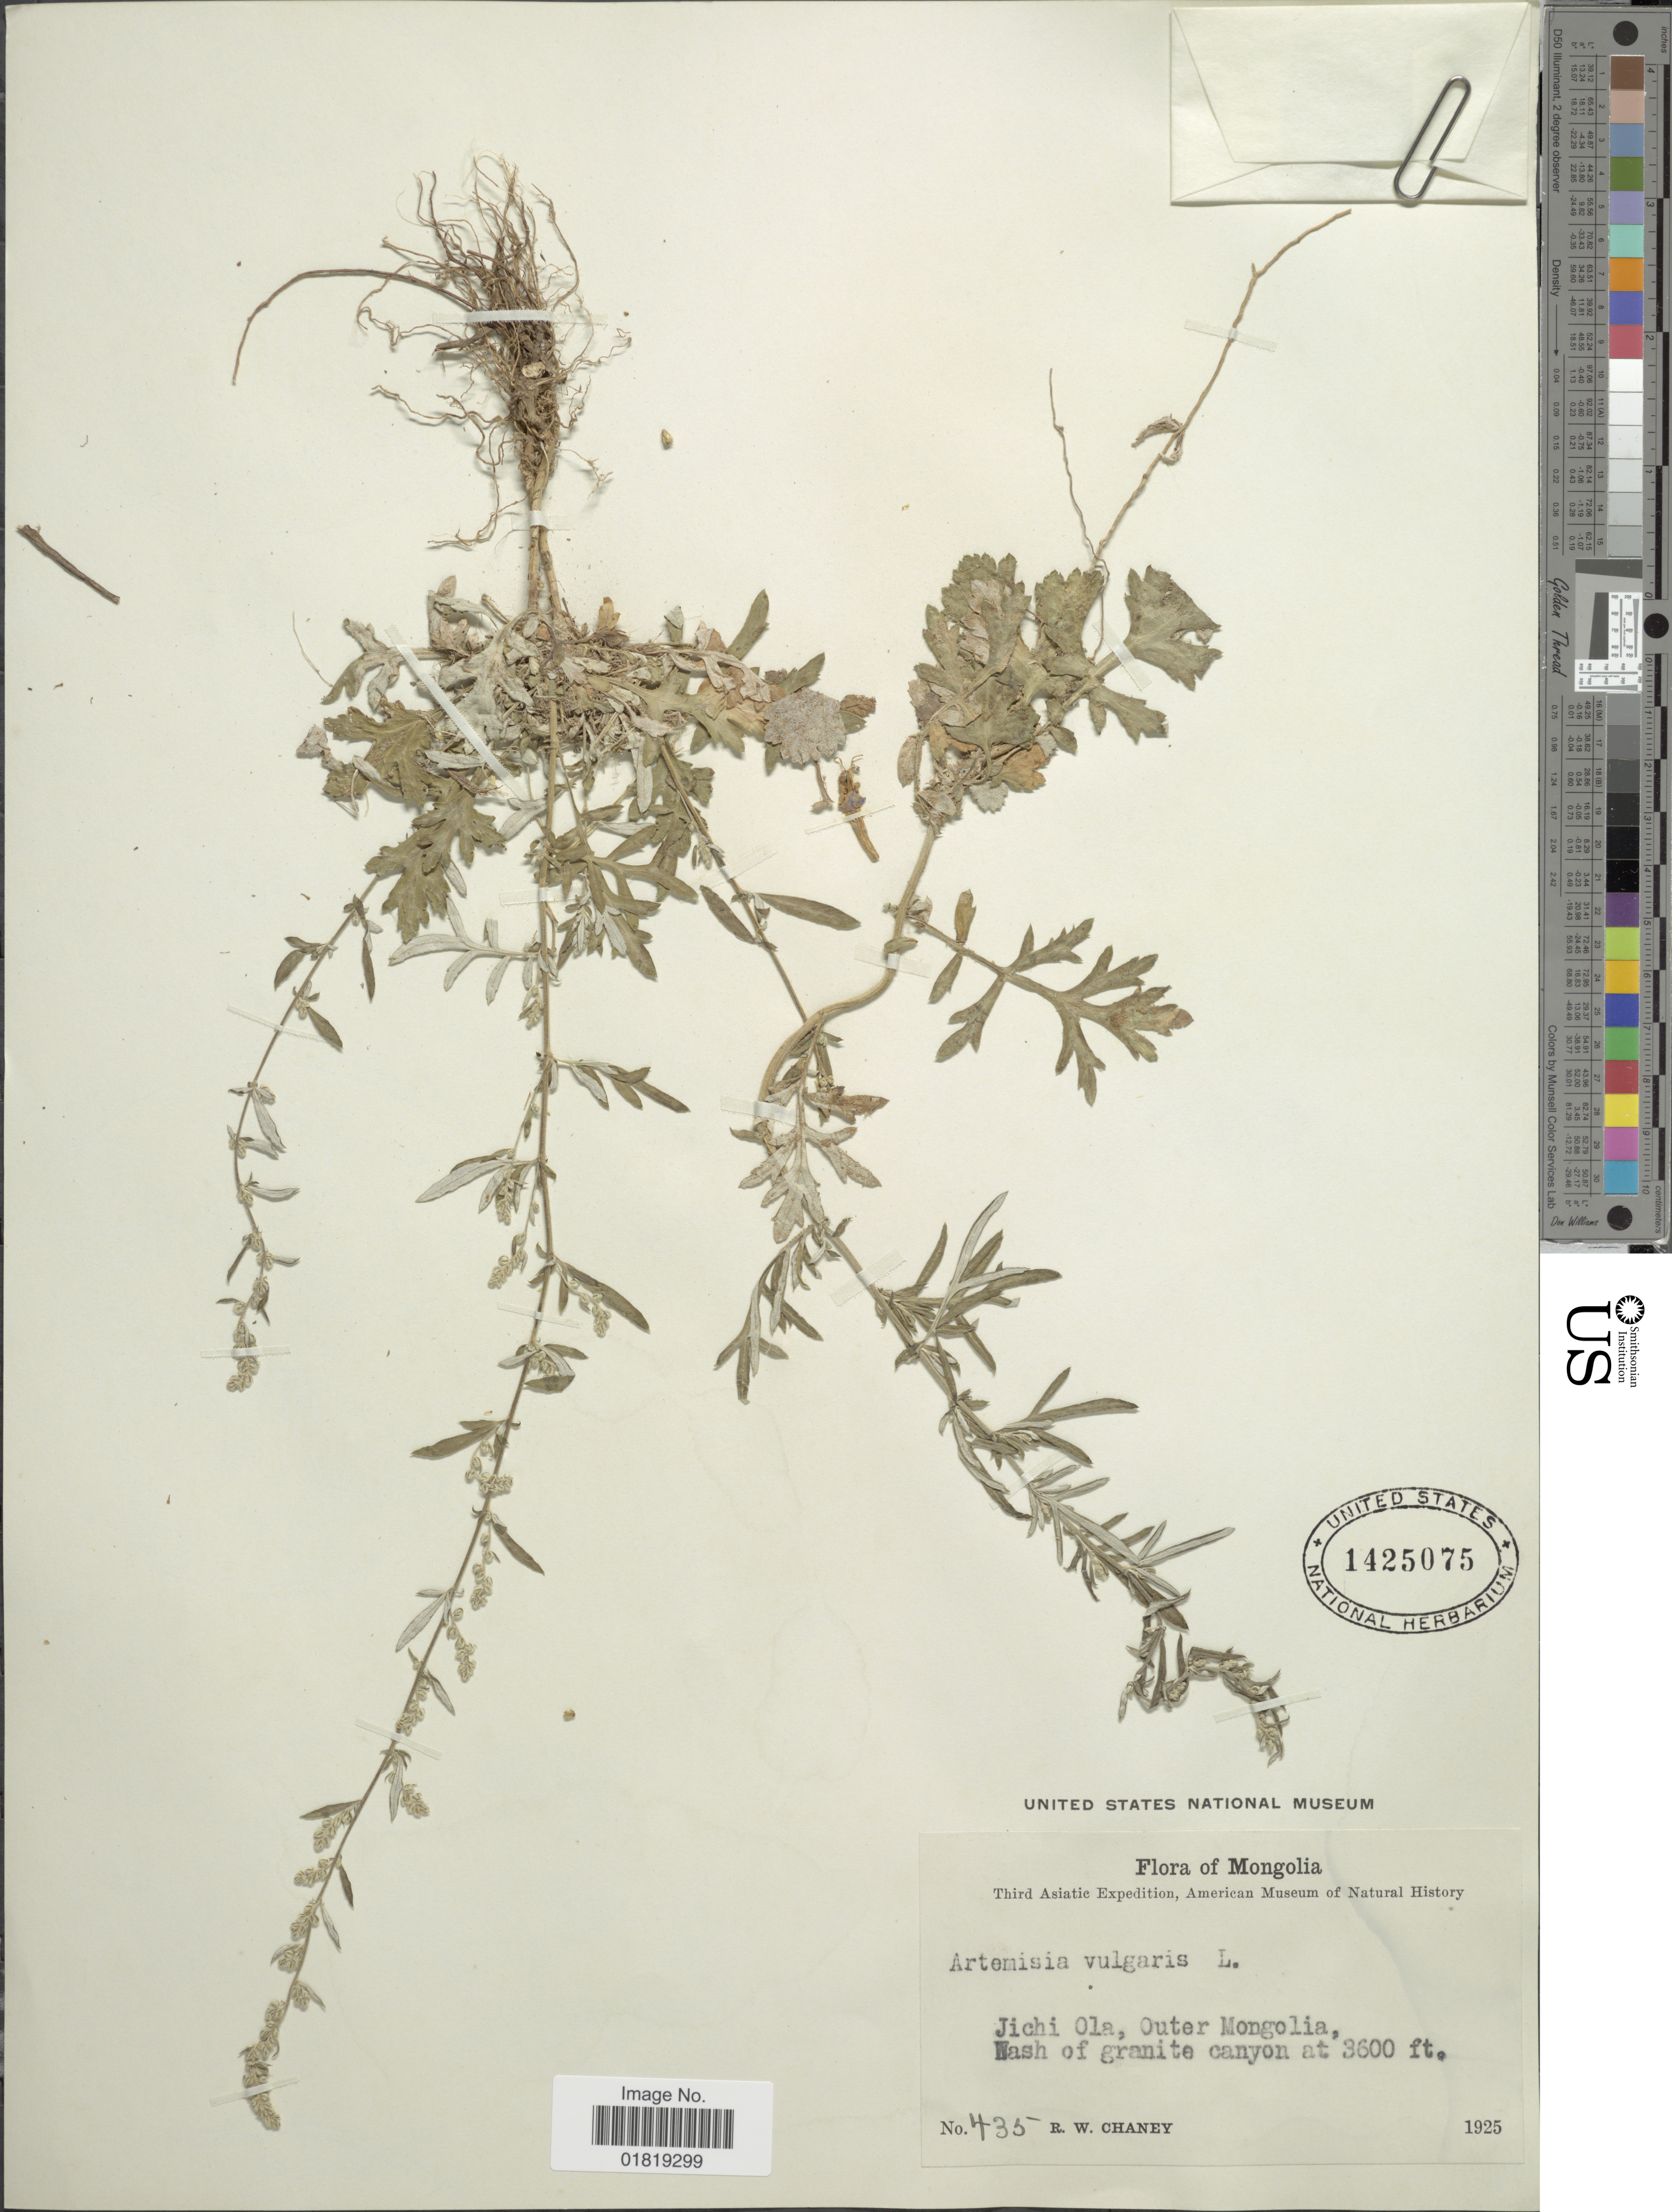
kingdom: Plantae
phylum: Tracheophyta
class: Magnoliopsida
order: Asterales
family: Asteraceae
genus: Artemisia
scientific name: Artemisia vulgaris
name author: L.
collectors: R. Chaney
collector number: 435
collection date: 1925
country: Mongolia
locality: Jichi Ola, Outer Mongolia, Wash of granite canyon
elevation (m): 1097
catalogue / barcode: US 1425075